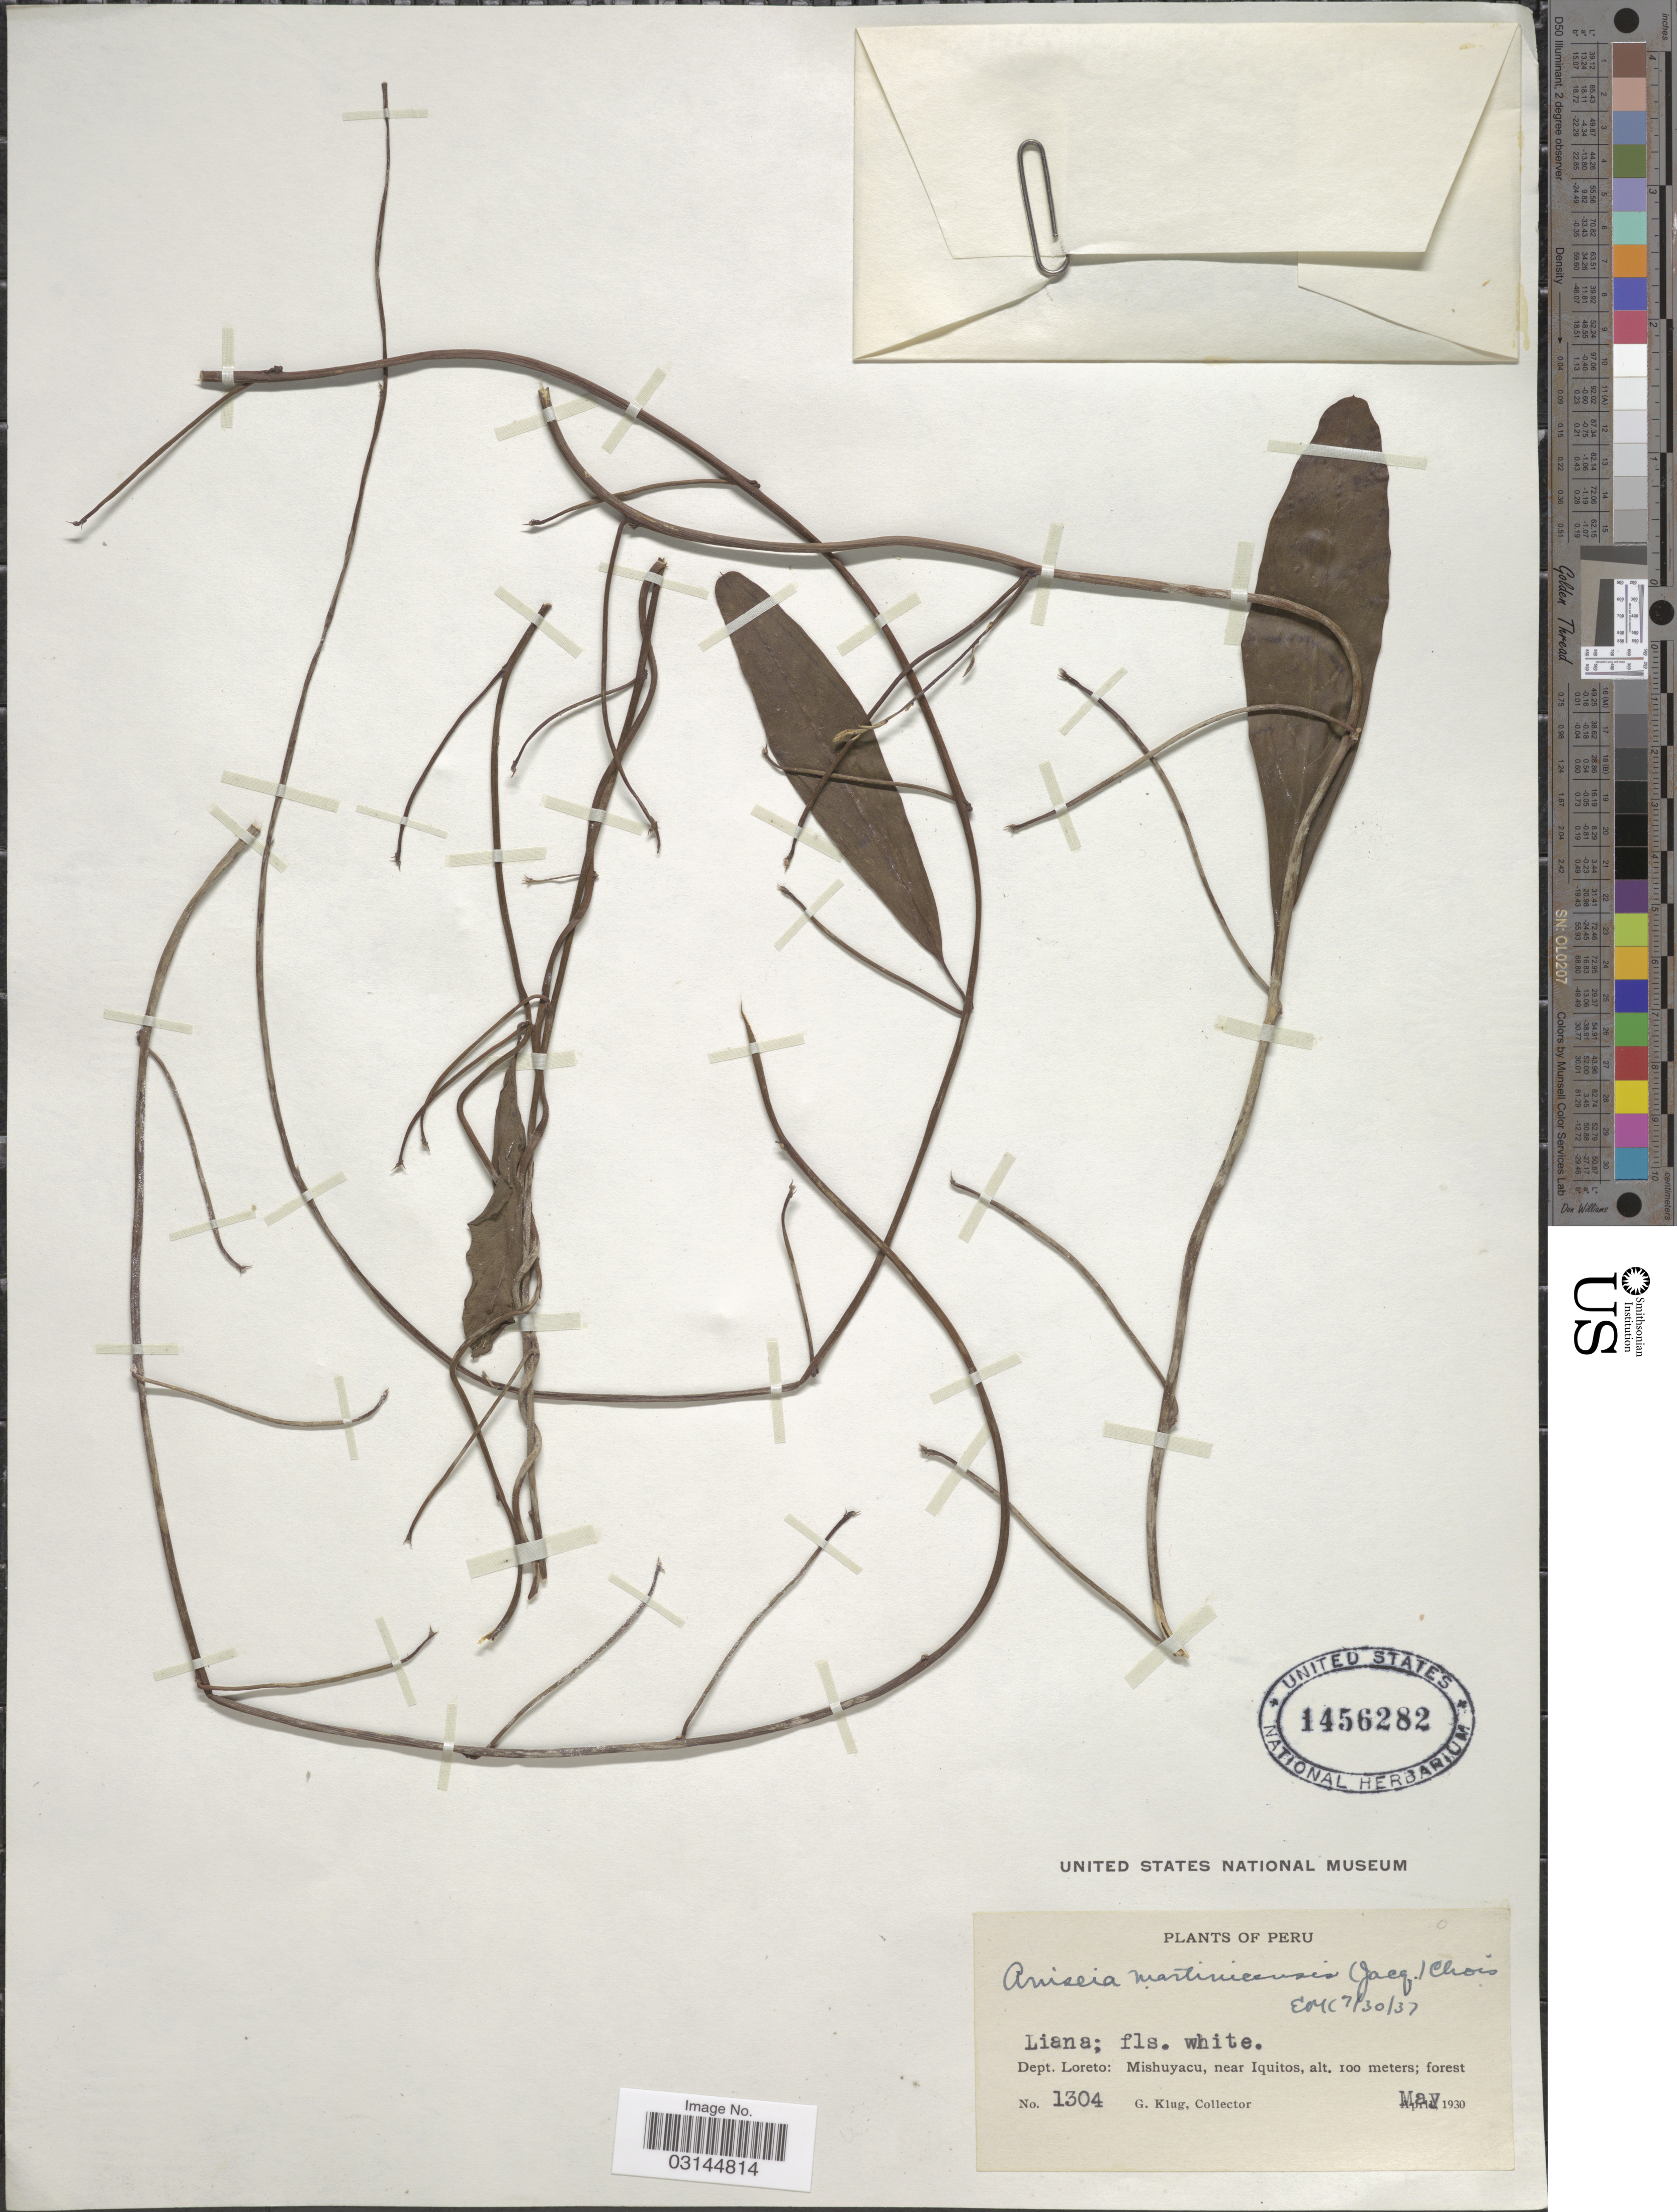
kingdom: Plantae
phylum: Tracheophyta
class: Magnoliopsida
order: Solanales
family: Convolvulaceae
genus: Aniseia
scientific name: Aniseia martinicensis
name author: (Jacq.) Choisy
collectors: G. Klug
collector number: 1304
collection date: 1930-05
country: Peru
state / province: Loreto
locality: Dept. Loreto: Mishuyacu, near Iquitos.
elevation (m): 100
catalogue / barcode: US 1456282